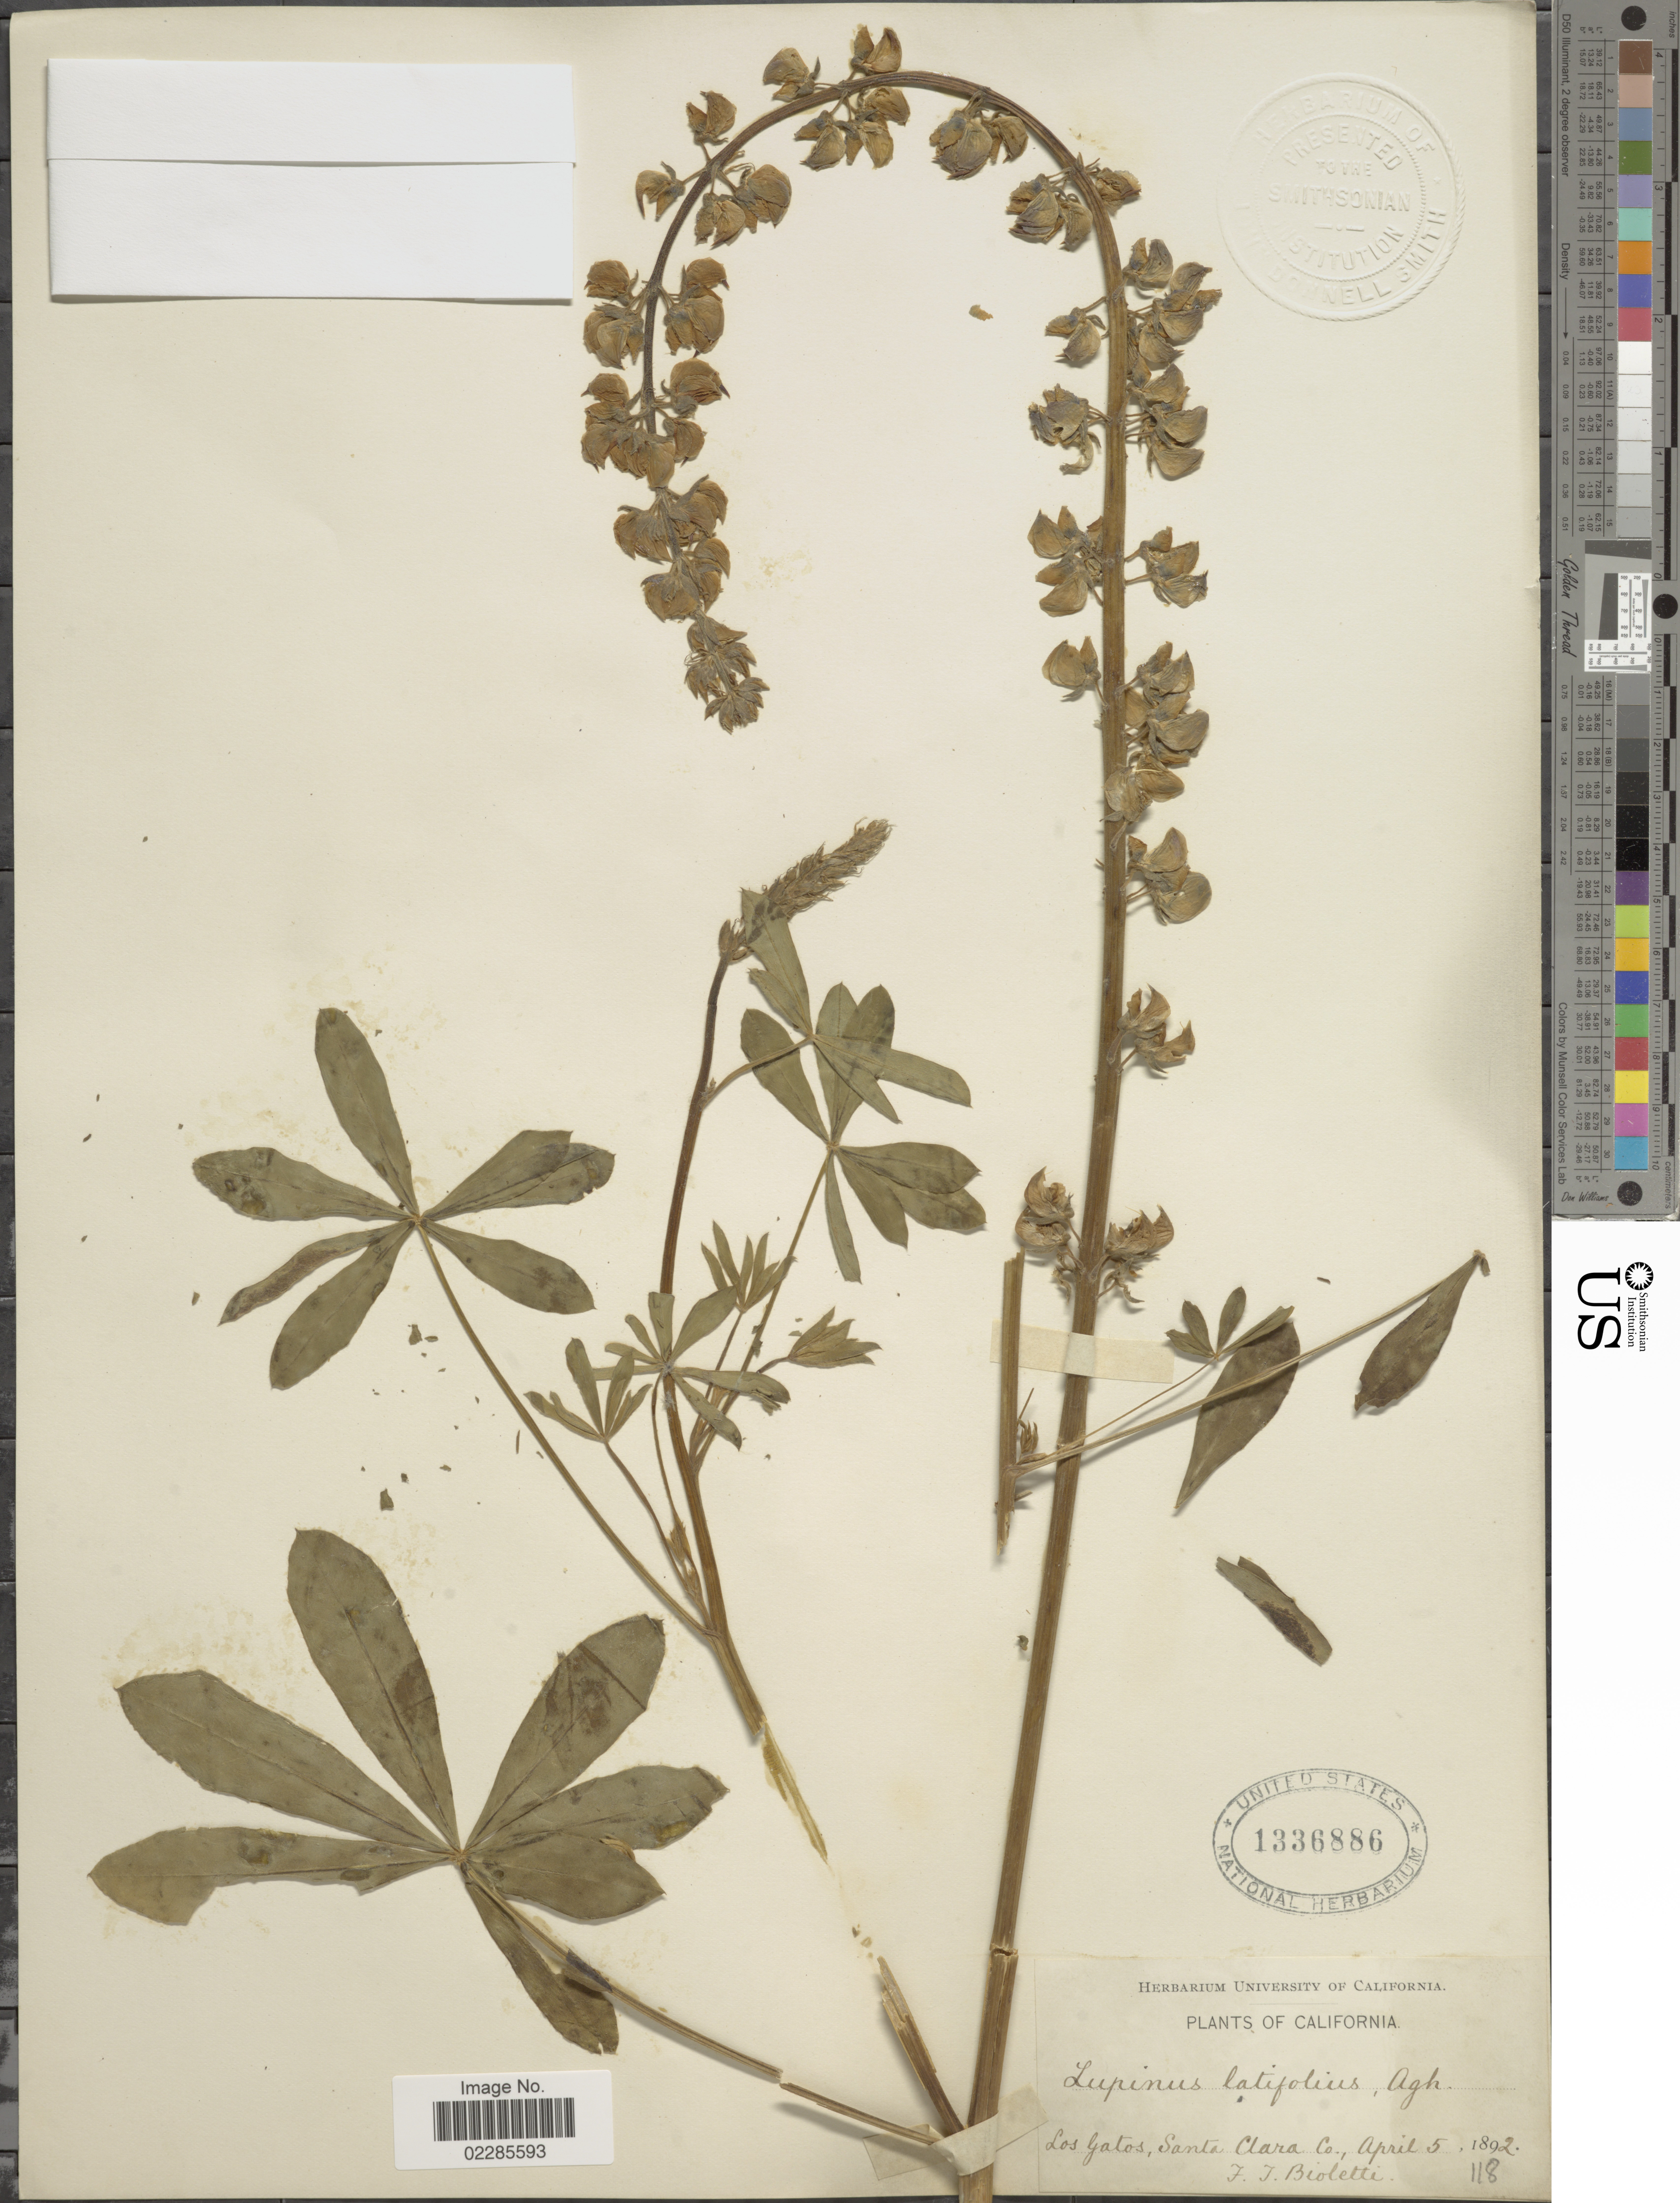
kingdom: Plantae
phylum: Tracheophyta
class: Magnoliopsida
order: Fabales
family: Fabaceae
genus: Lupinus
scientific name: Lupinus latifolius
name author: Lindl. ex J. Agardh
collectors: F. T. Bioletti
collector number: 118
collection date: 1892-04-05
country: United States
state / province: California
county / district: Santa Clara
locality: Los Gatos, Santa Clara Co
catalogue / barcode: US 1336886